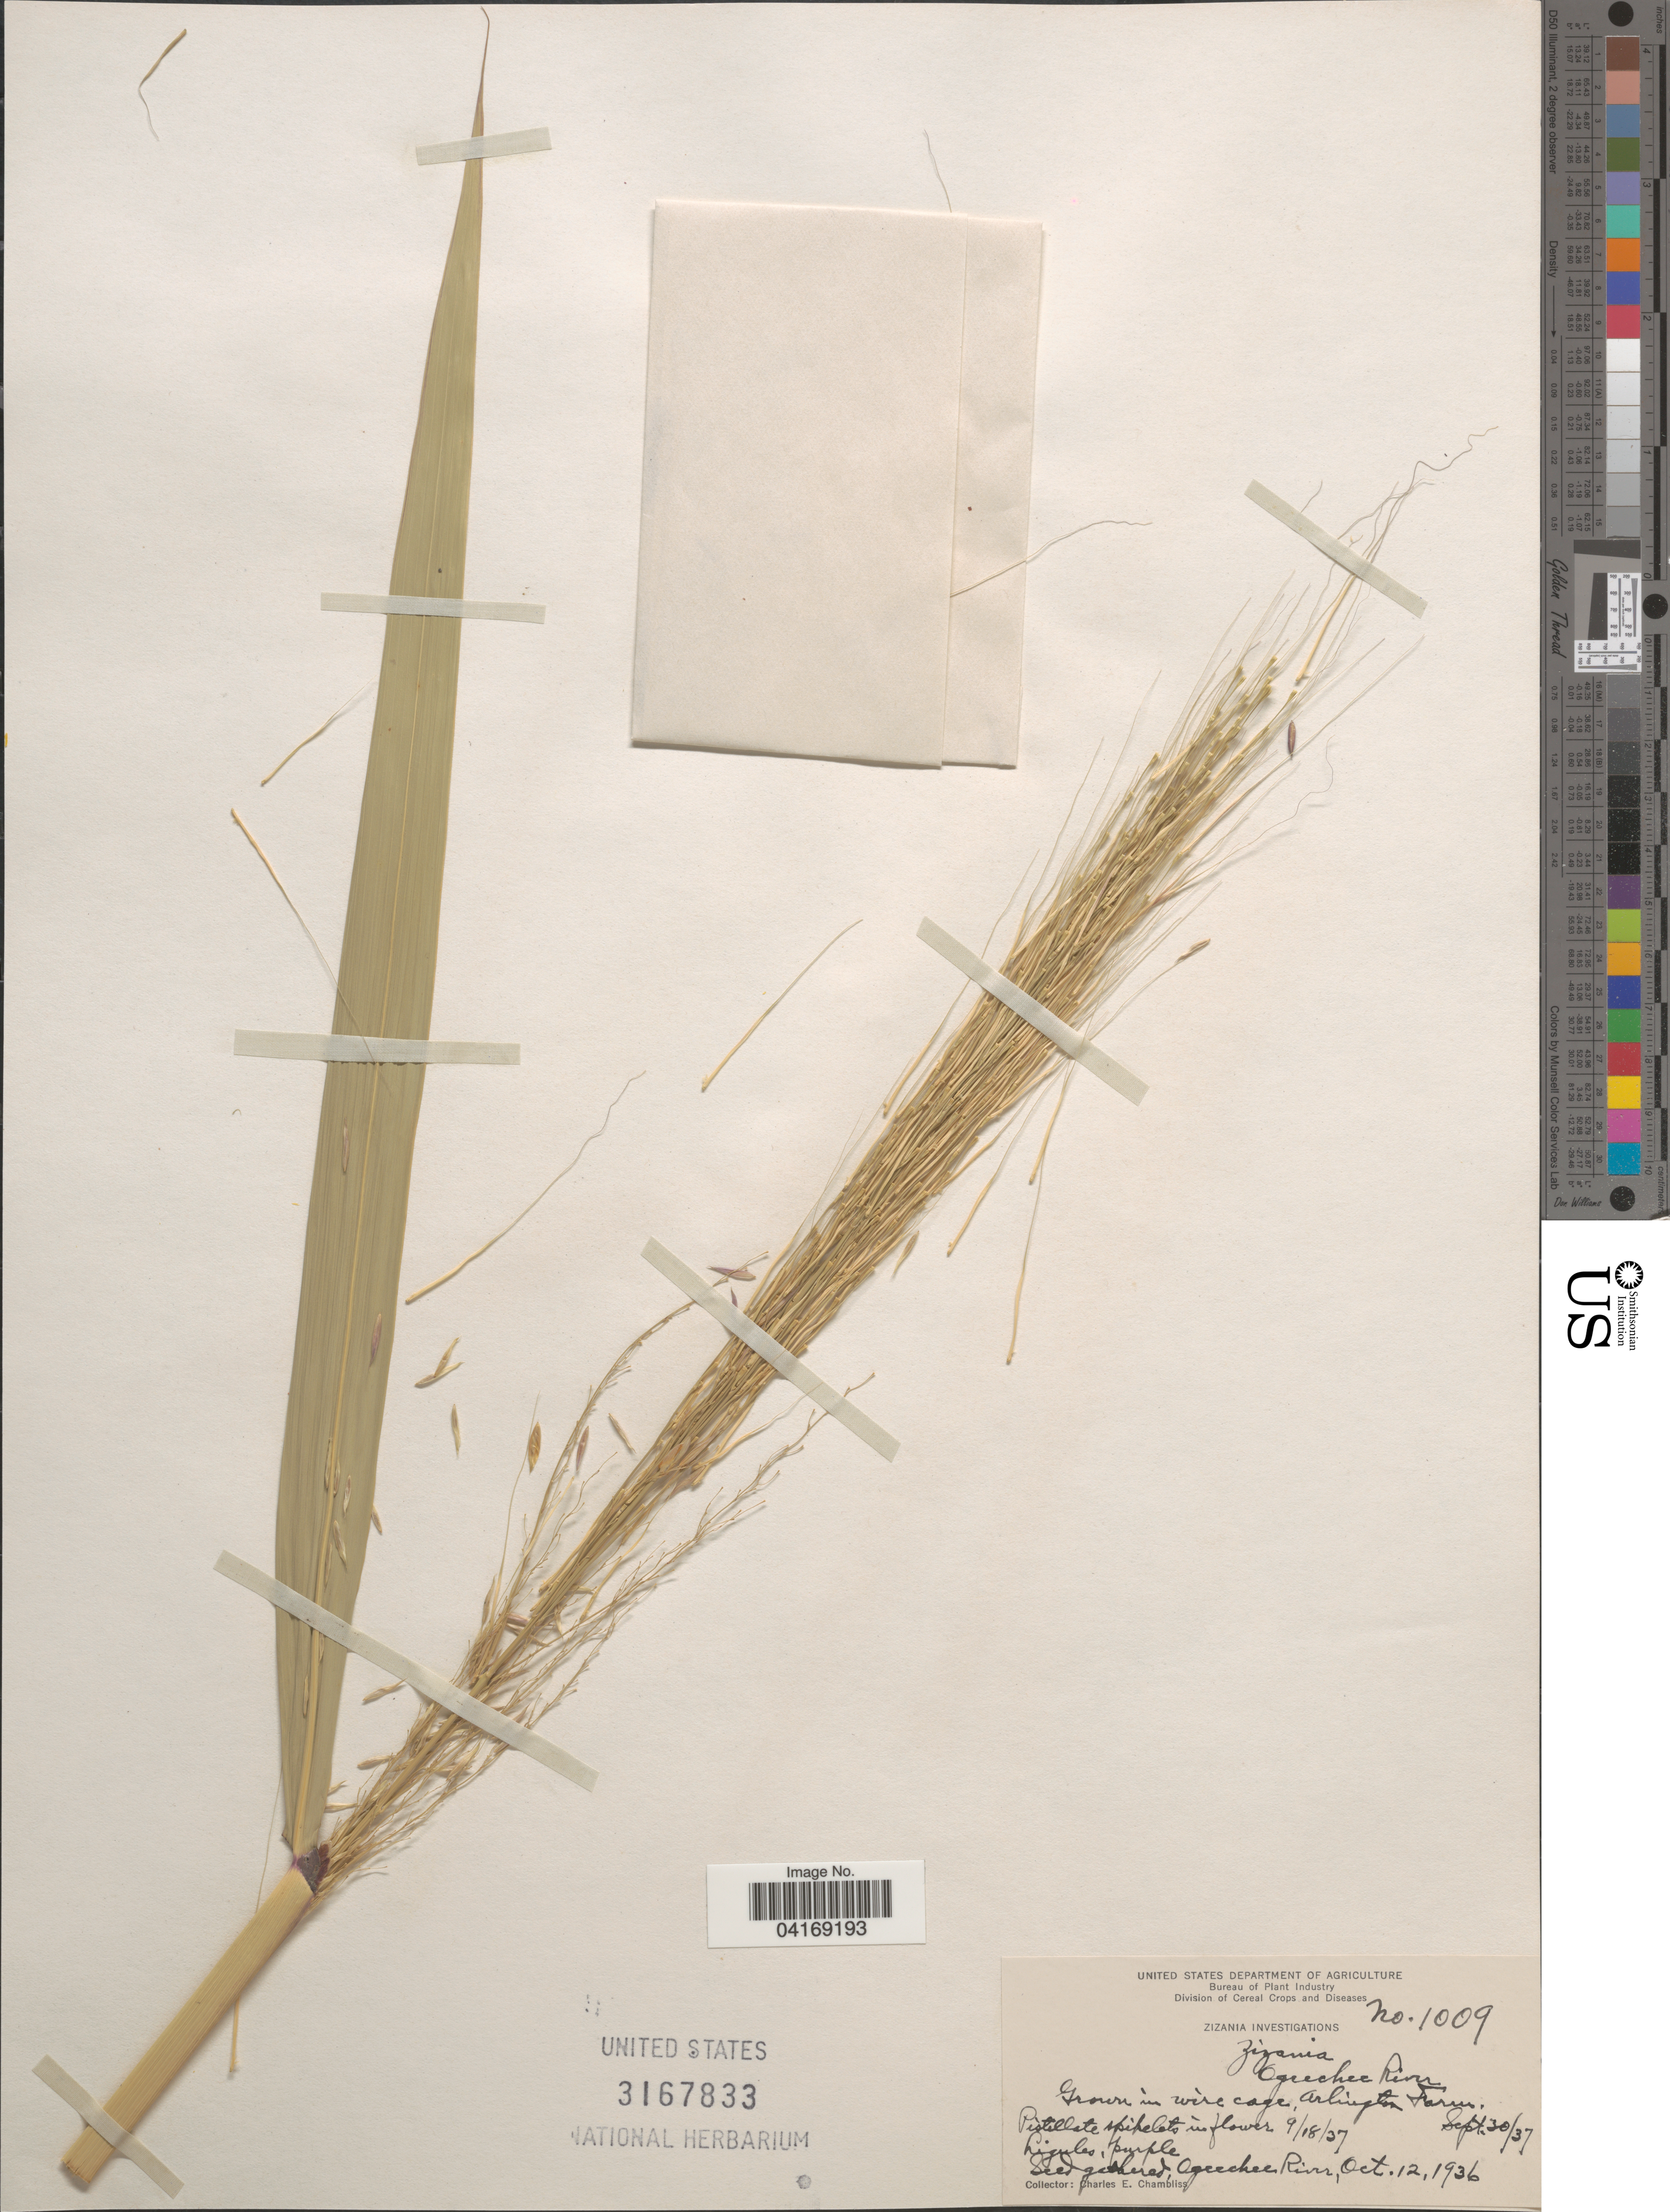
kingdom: Plantae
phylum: Tracheophyta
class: Liliopsida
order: Poales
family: Poaceae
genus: Zizania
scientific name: Zizania sp.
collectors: C. Chambliss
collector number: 1009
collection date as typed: Transcribed d/m/y: 30/9/37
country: United States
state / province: Virginia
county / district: Arlington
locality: In wire cage, Arlington Farm.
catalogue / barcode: US 3167833